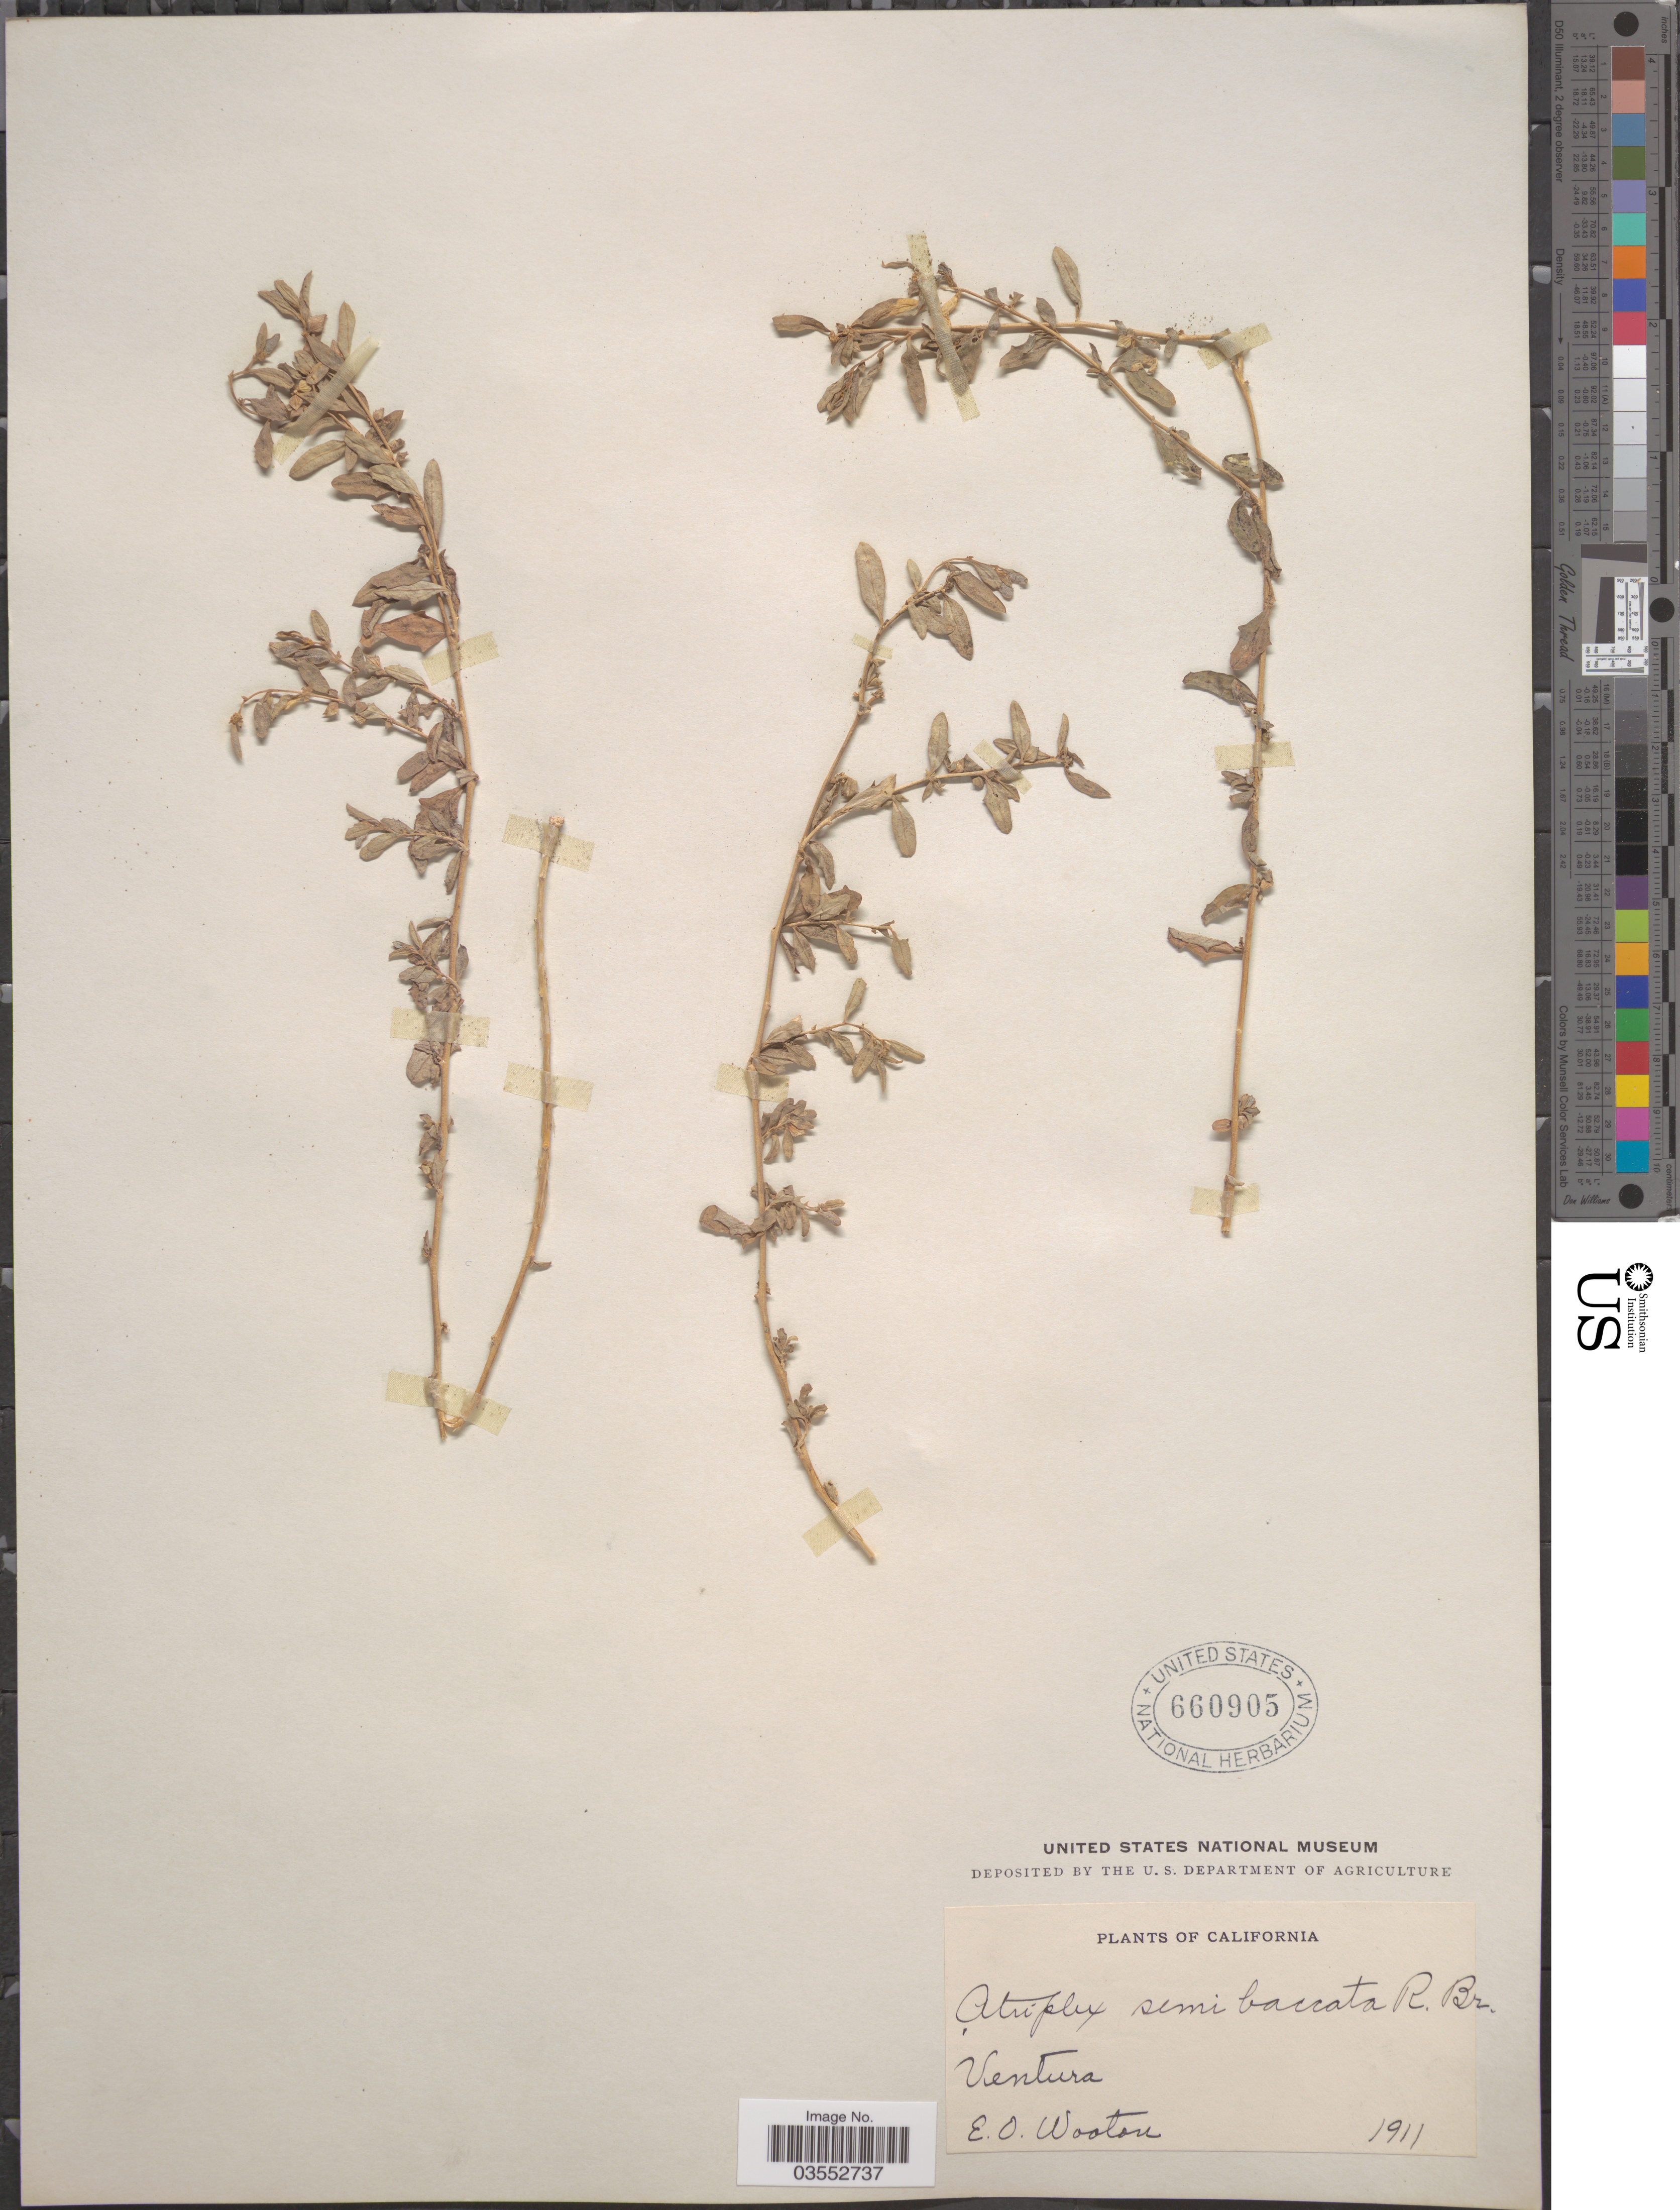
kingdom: Plantae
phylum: Tracheophyta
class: Magnoliopsida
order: Caryophyllales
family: Amaranthaceae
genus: Atriplex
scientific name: Atriplex semibaccata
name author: R. Br.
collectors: E. O. Wooton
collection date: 1911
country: United States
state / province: California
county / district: Ventura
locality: Ventura.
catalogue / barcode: US 660905